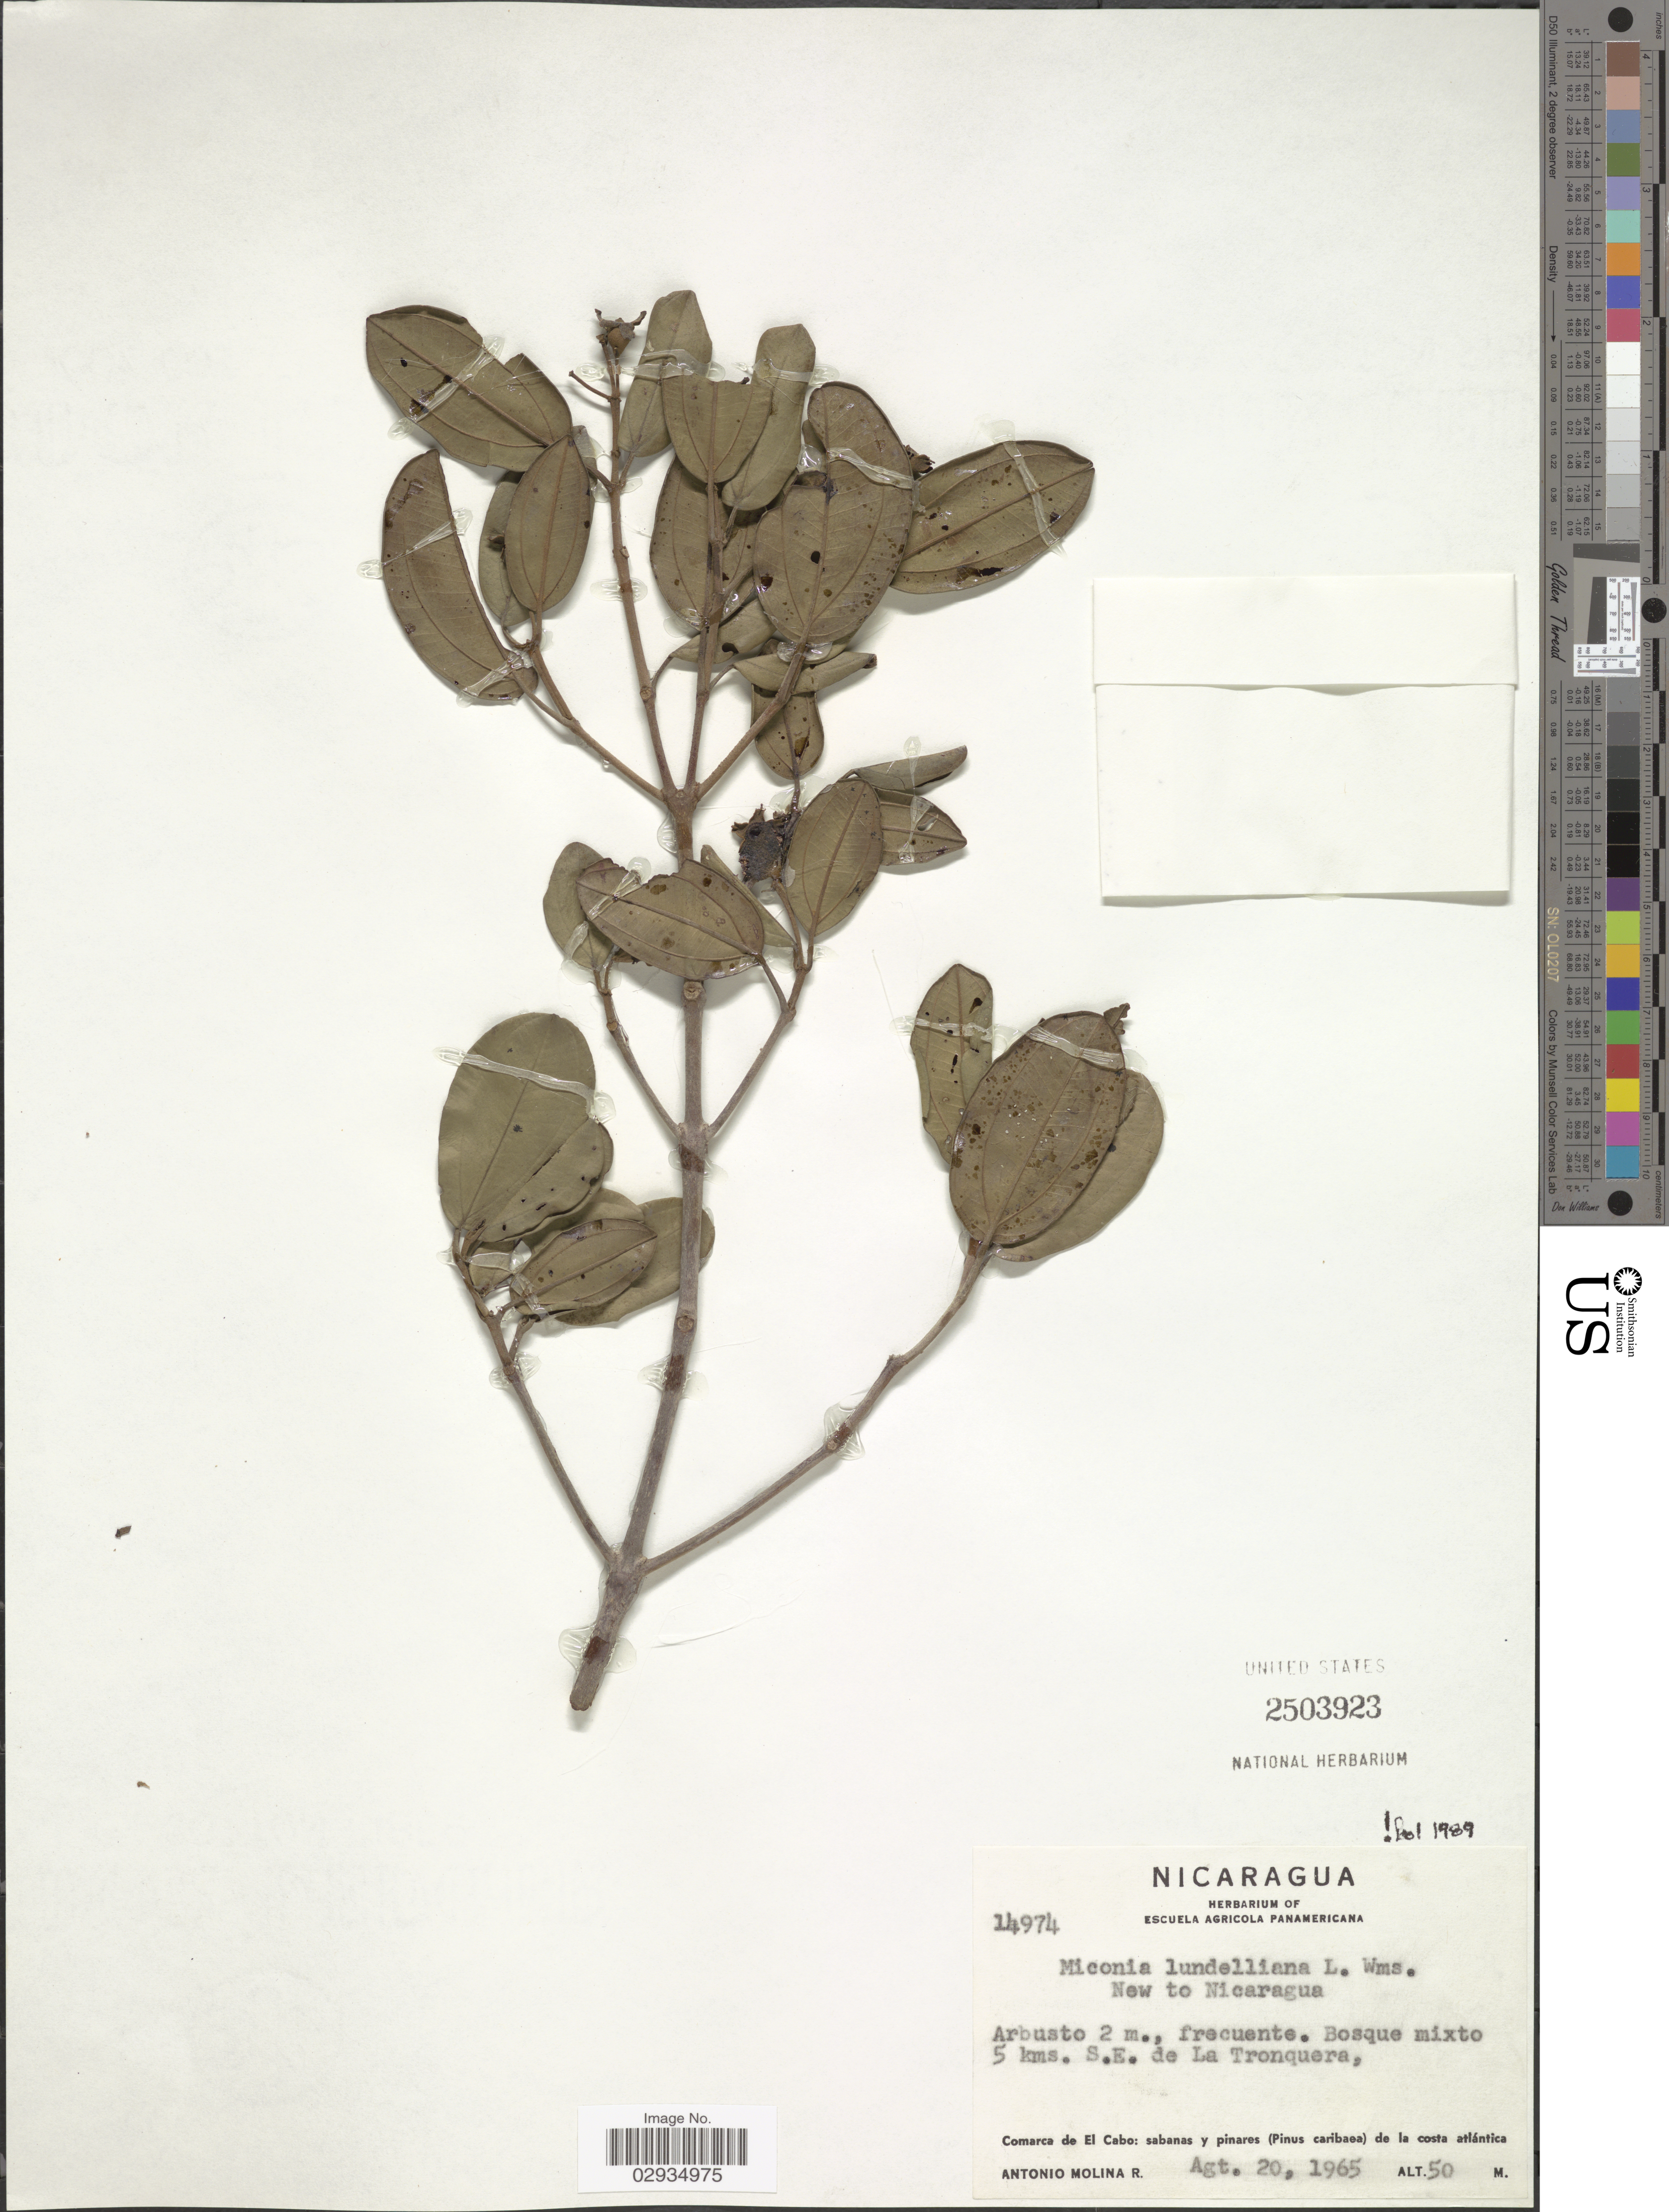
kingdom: Plantae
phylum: Tracheophyta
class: Magnoliopsida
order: Myrtales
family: Melastomataceae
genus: Miconia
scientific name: Miconia lundelliana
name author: L.O. Williams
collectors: A. Molina R.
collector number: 14974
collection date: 1965-08-20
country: Nicaragua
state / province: Atlantico Norte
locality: Bosque mixto 5 kms. S.E. de La Tronquera, Comarca de El Cabo: sabanas y pinares (Pinus caribaea) de la costa atlántica.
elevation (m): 50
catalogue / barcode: US 2503923